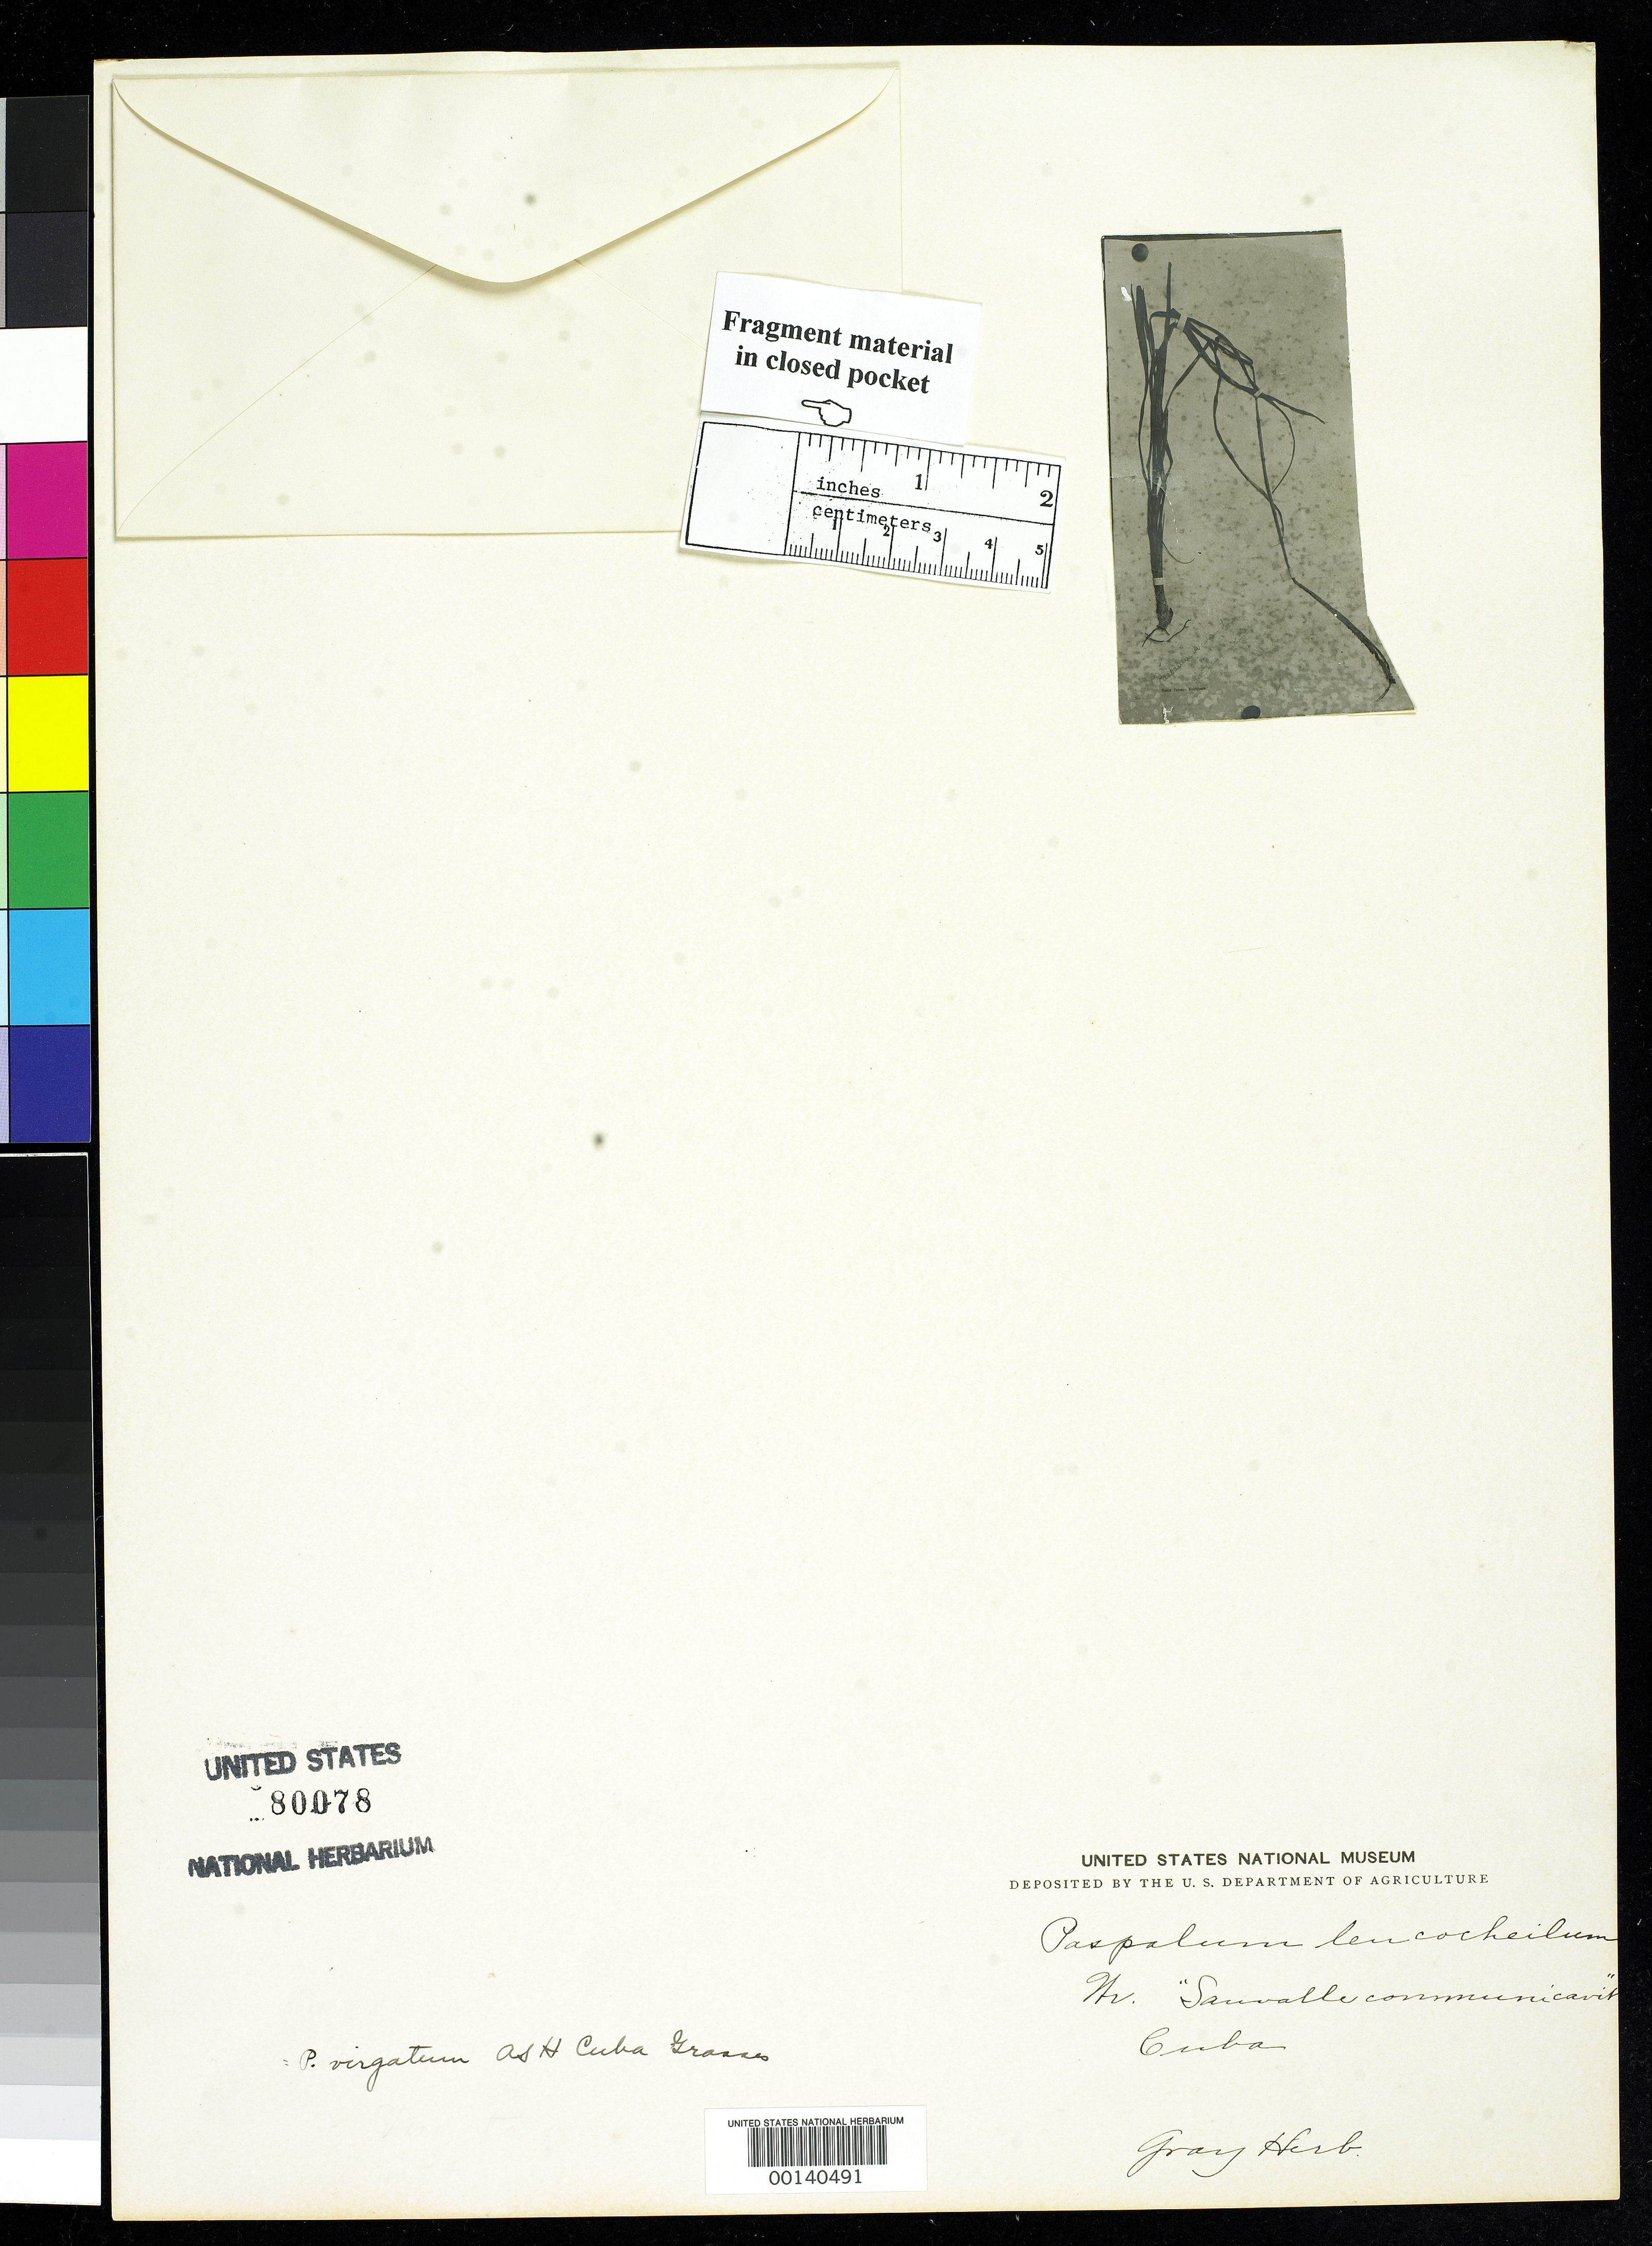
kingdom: Plantae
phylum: Tracheophyta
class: Liliopsida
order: Poales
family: Poaceae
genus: Paspalum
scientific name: Paspalum leucocheilum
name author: C. Wright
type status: Type Fragment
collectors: J. Blain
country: Cuba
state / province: Isla de La Juventud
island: Isla de La Juventud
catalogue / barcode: US 80078